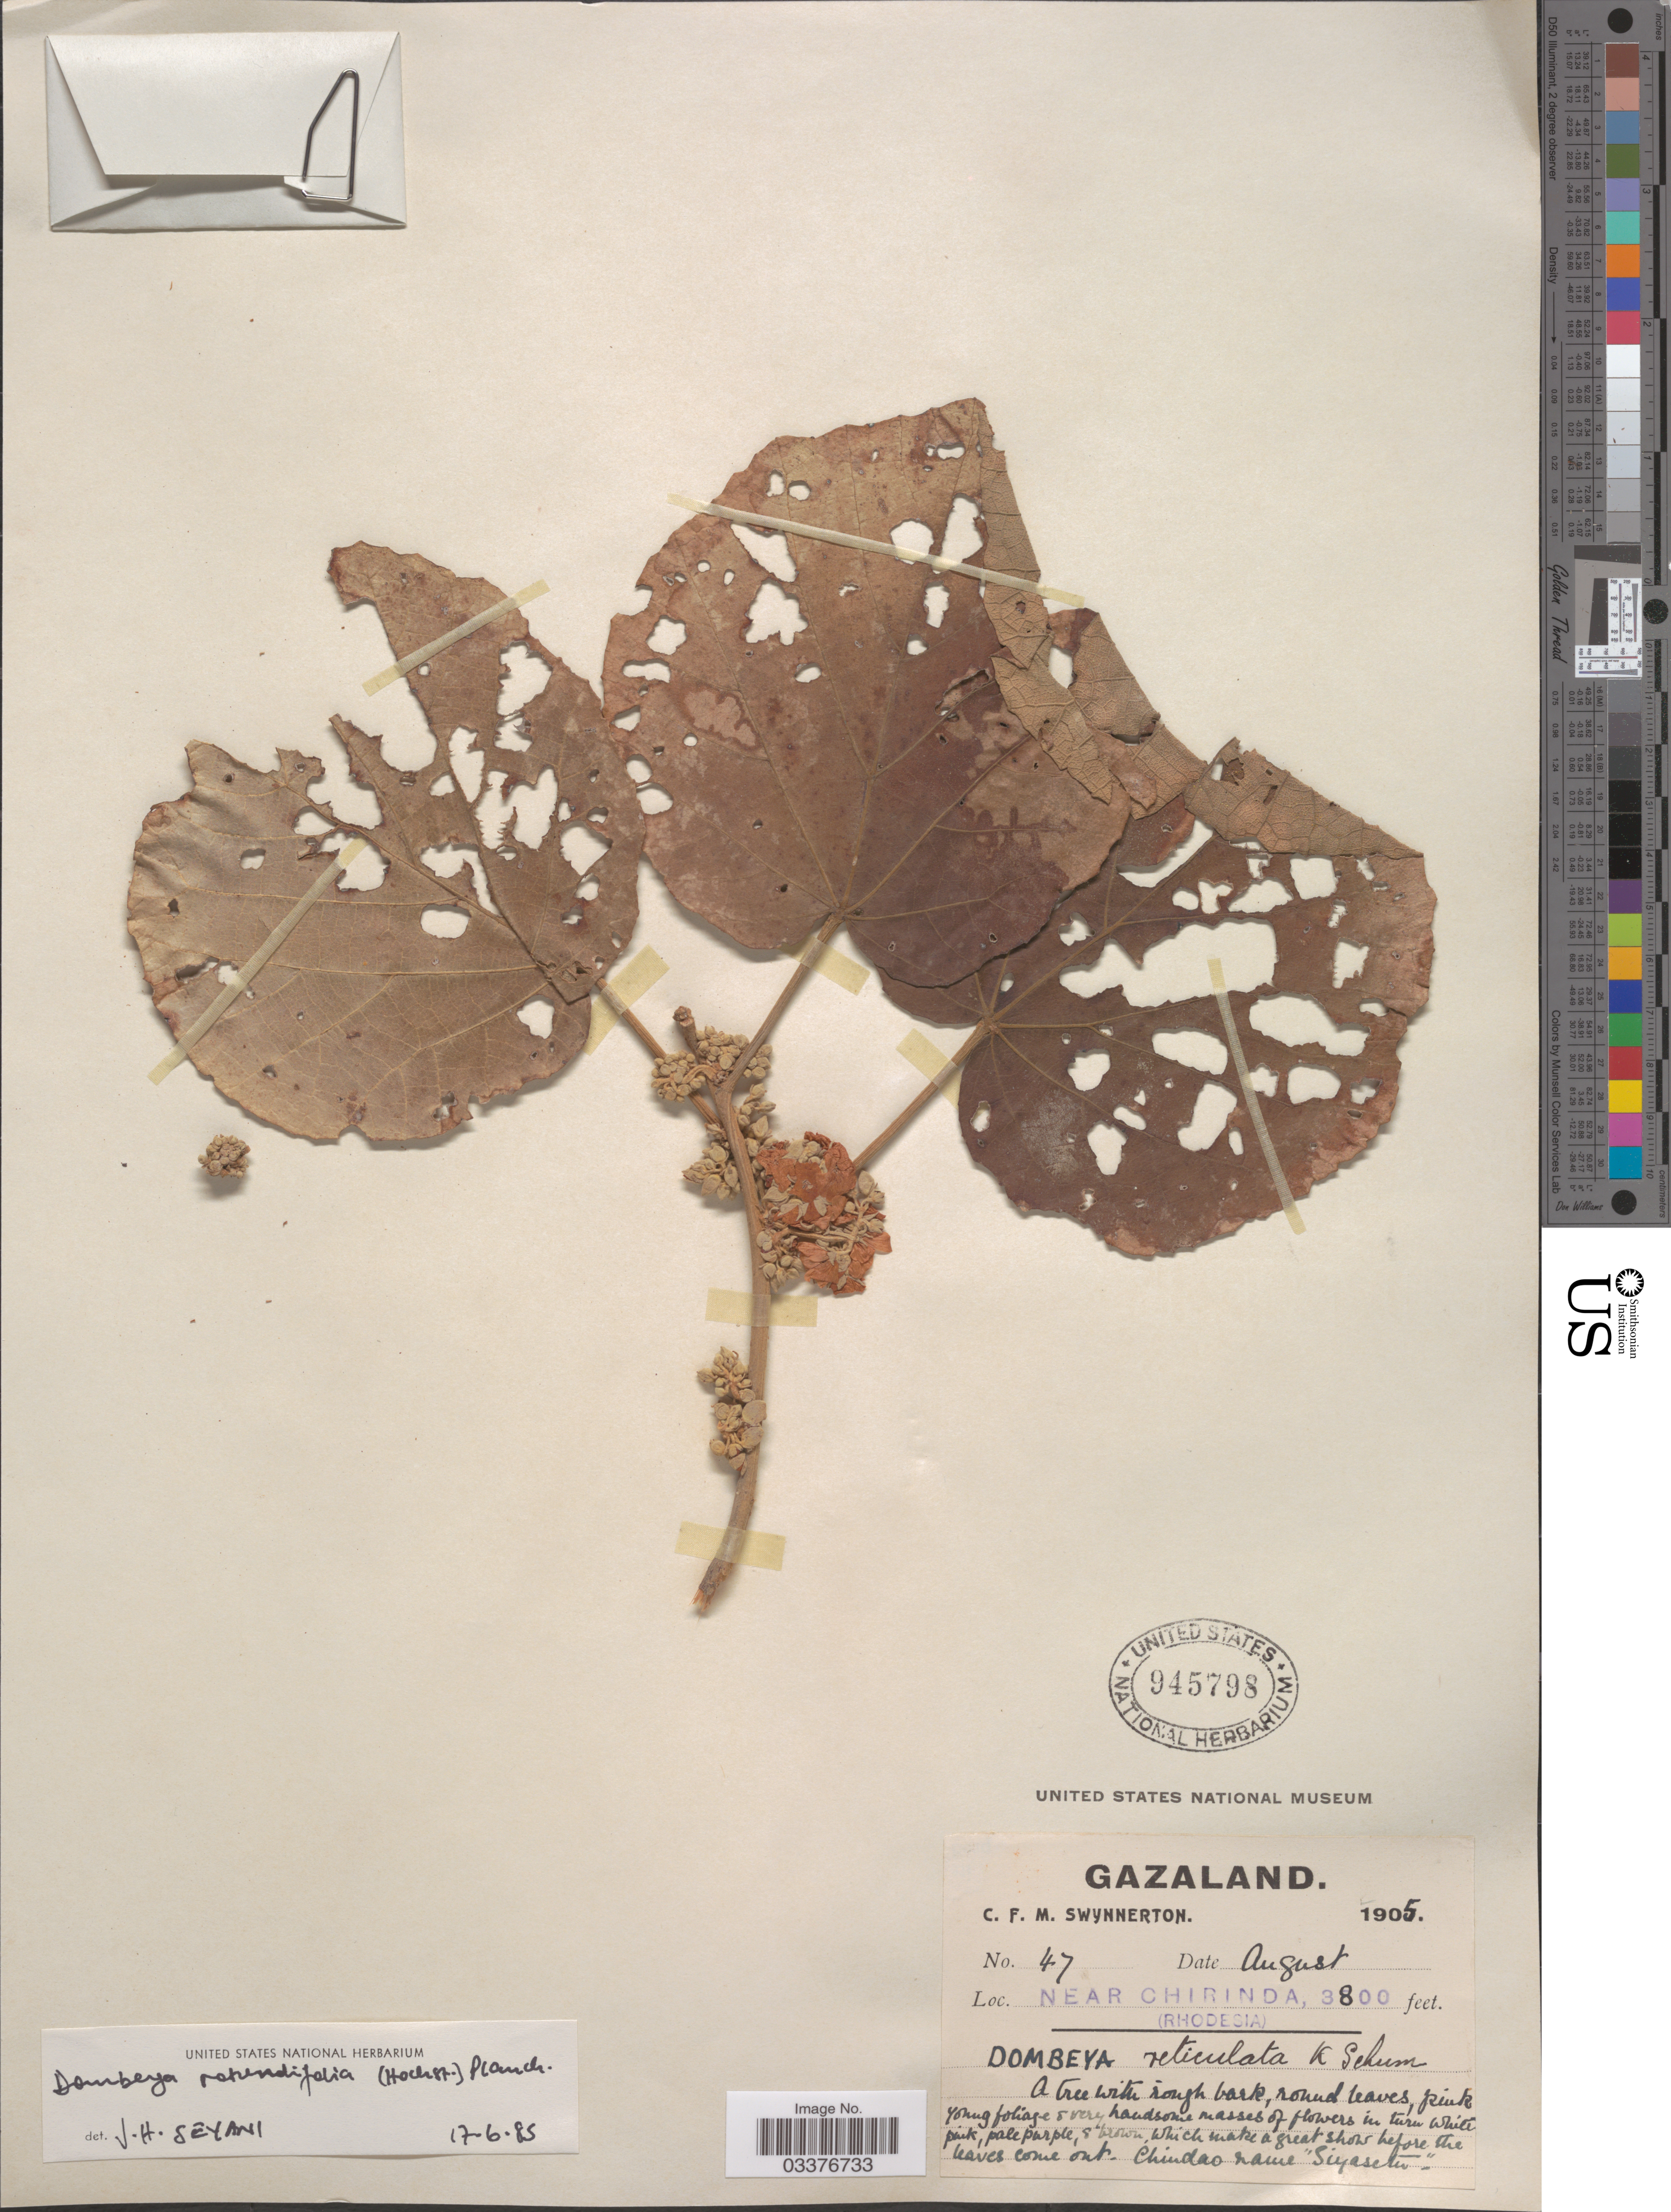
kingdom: Plantae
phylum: Tracheophyta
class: Magnoliopsida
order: Malvales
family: Malvaceae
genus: Dombeya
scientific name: Dombeya rotundifolia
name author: (Hochst.) Planch.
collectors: C. Swynnerton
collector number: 47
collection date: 1905-08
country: Zimbabwe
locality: Gazaland. Near Chirinda, (Rhodesia).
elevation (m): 1158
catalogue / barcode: US 945798